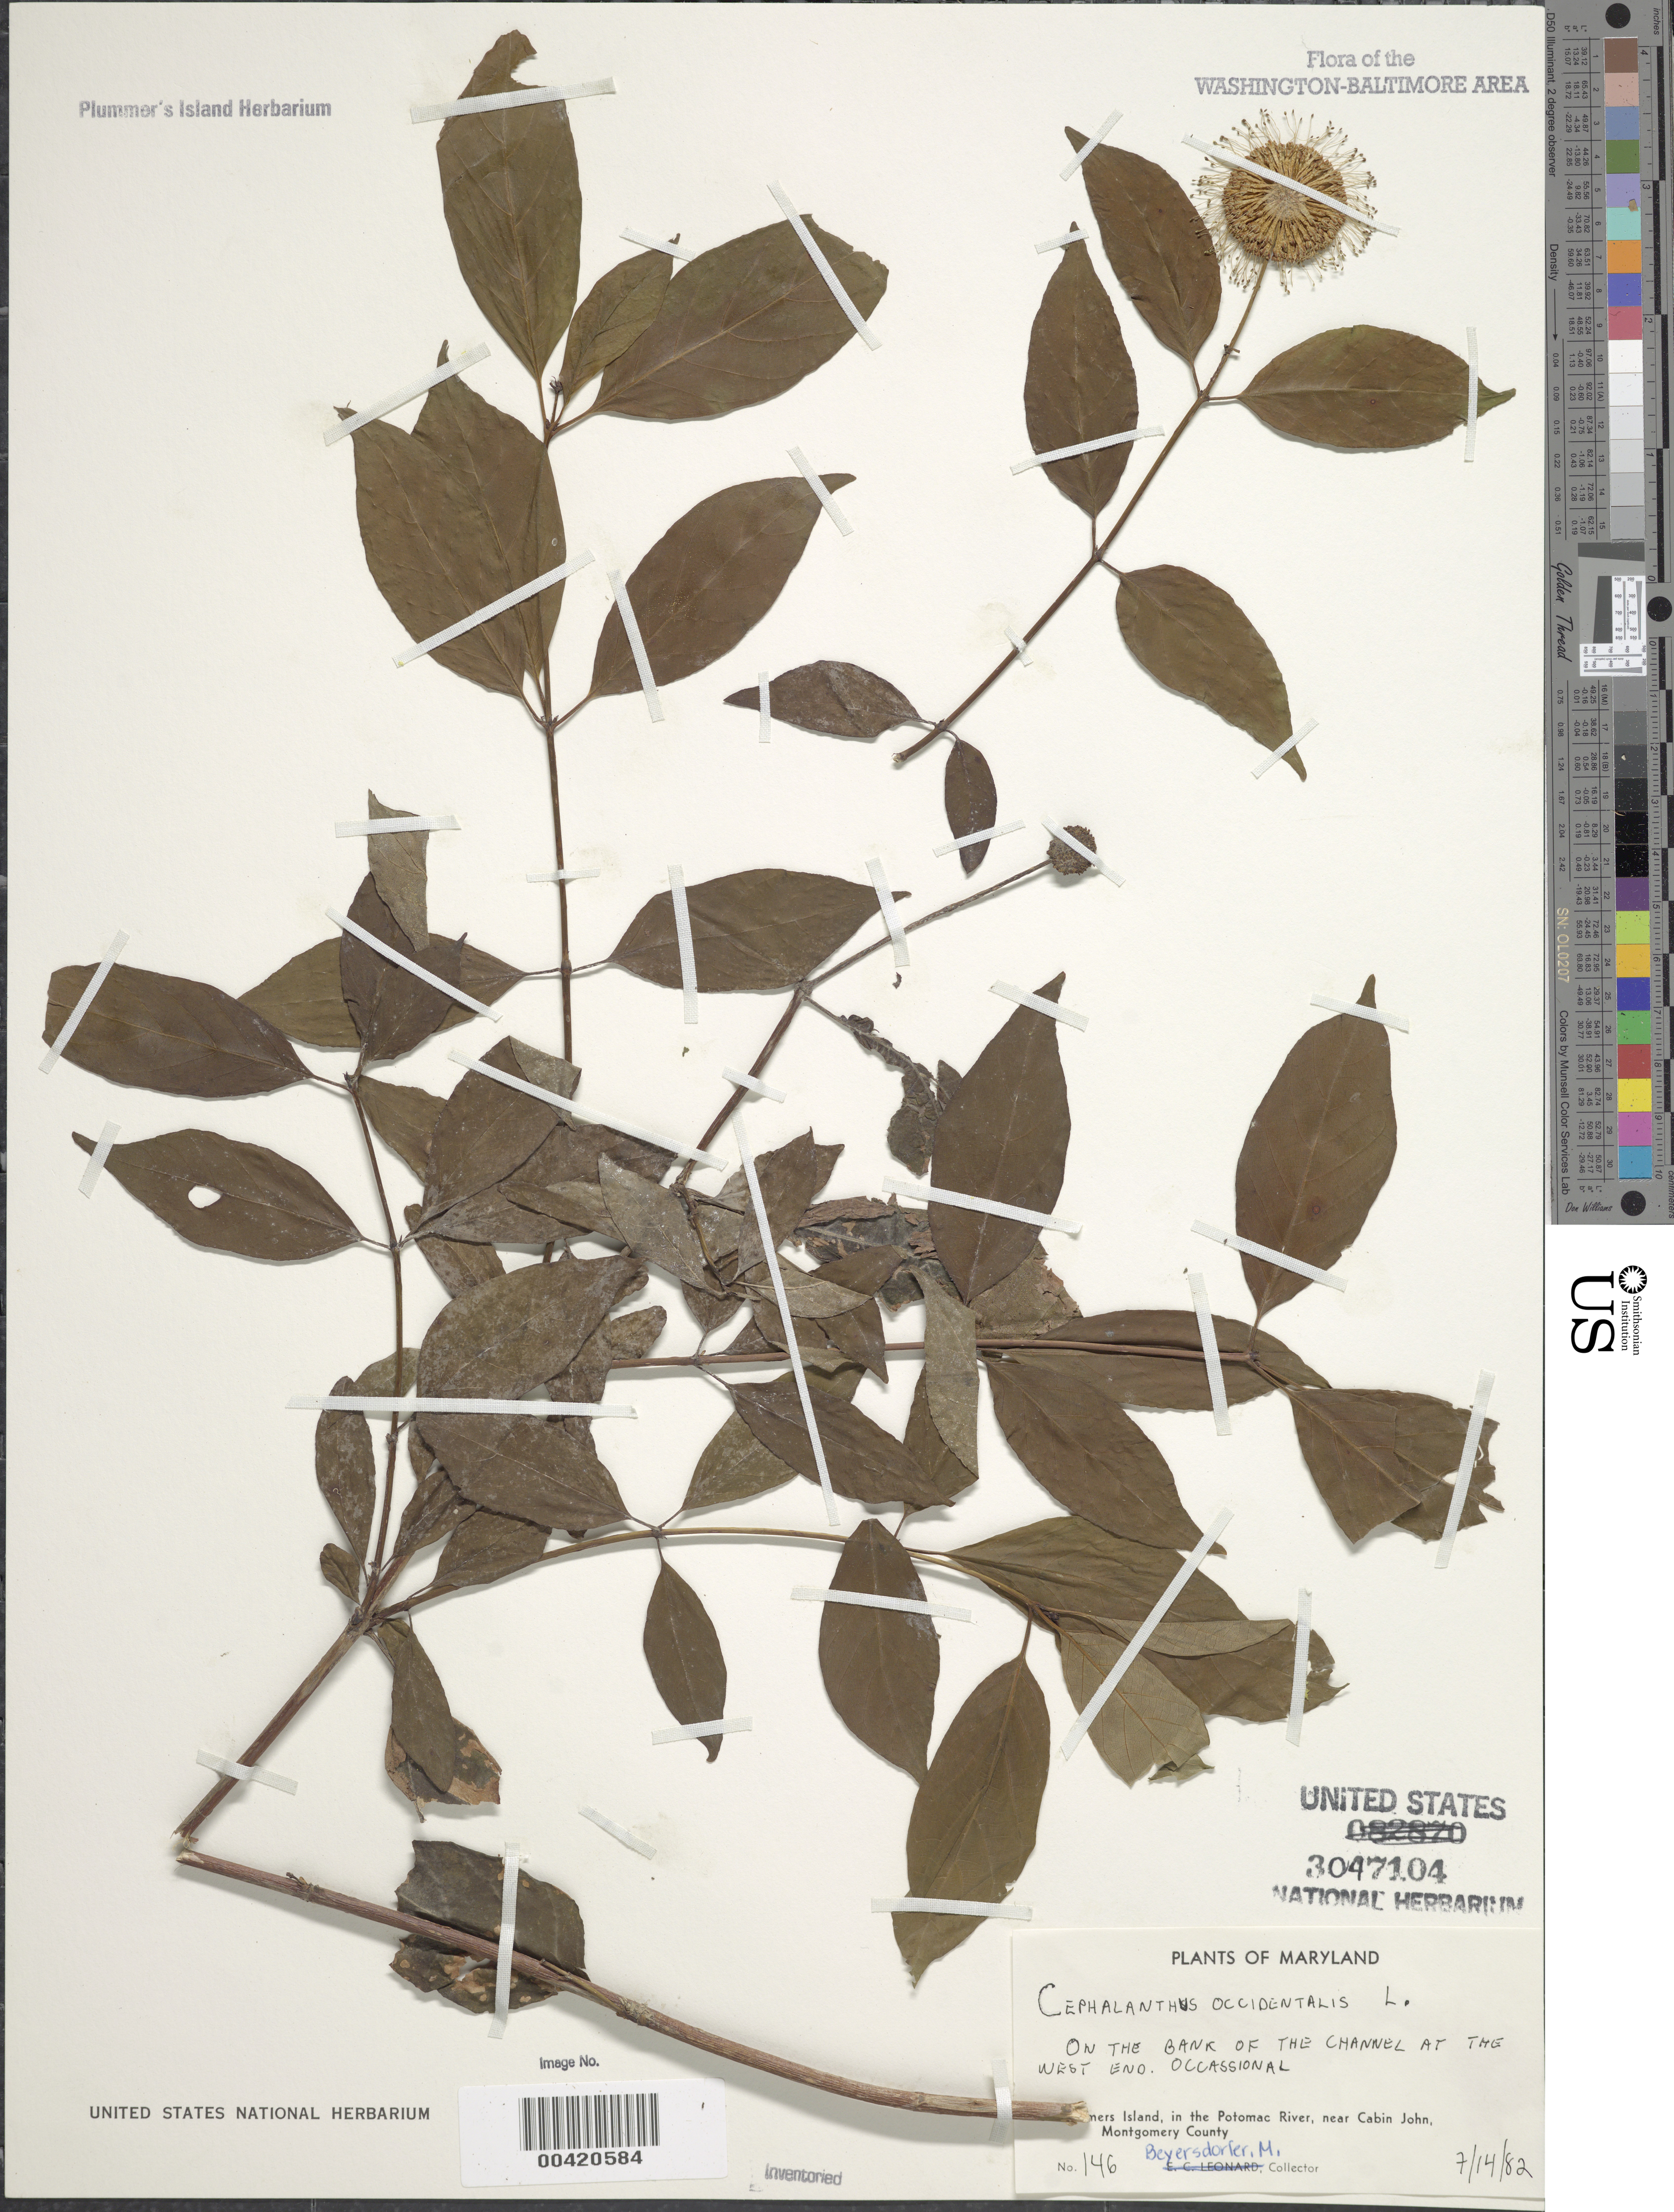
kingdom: Plantae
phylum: Tracheophyta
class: Magnoliopsida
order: Gentianales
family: Rubiaceae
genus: Cephalanthus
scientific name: Cephalanthus occidentalis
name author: L.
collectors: M. Beyersdorfer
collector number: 146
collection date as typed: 14 Jul 1982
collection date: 1982-07-14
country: United States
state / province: Maryland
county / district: Montgomery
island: Plummers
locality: Plummer's Island; bank of channel at west end C. & O. Canal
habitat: Bank of channel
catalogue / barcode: US 3047104